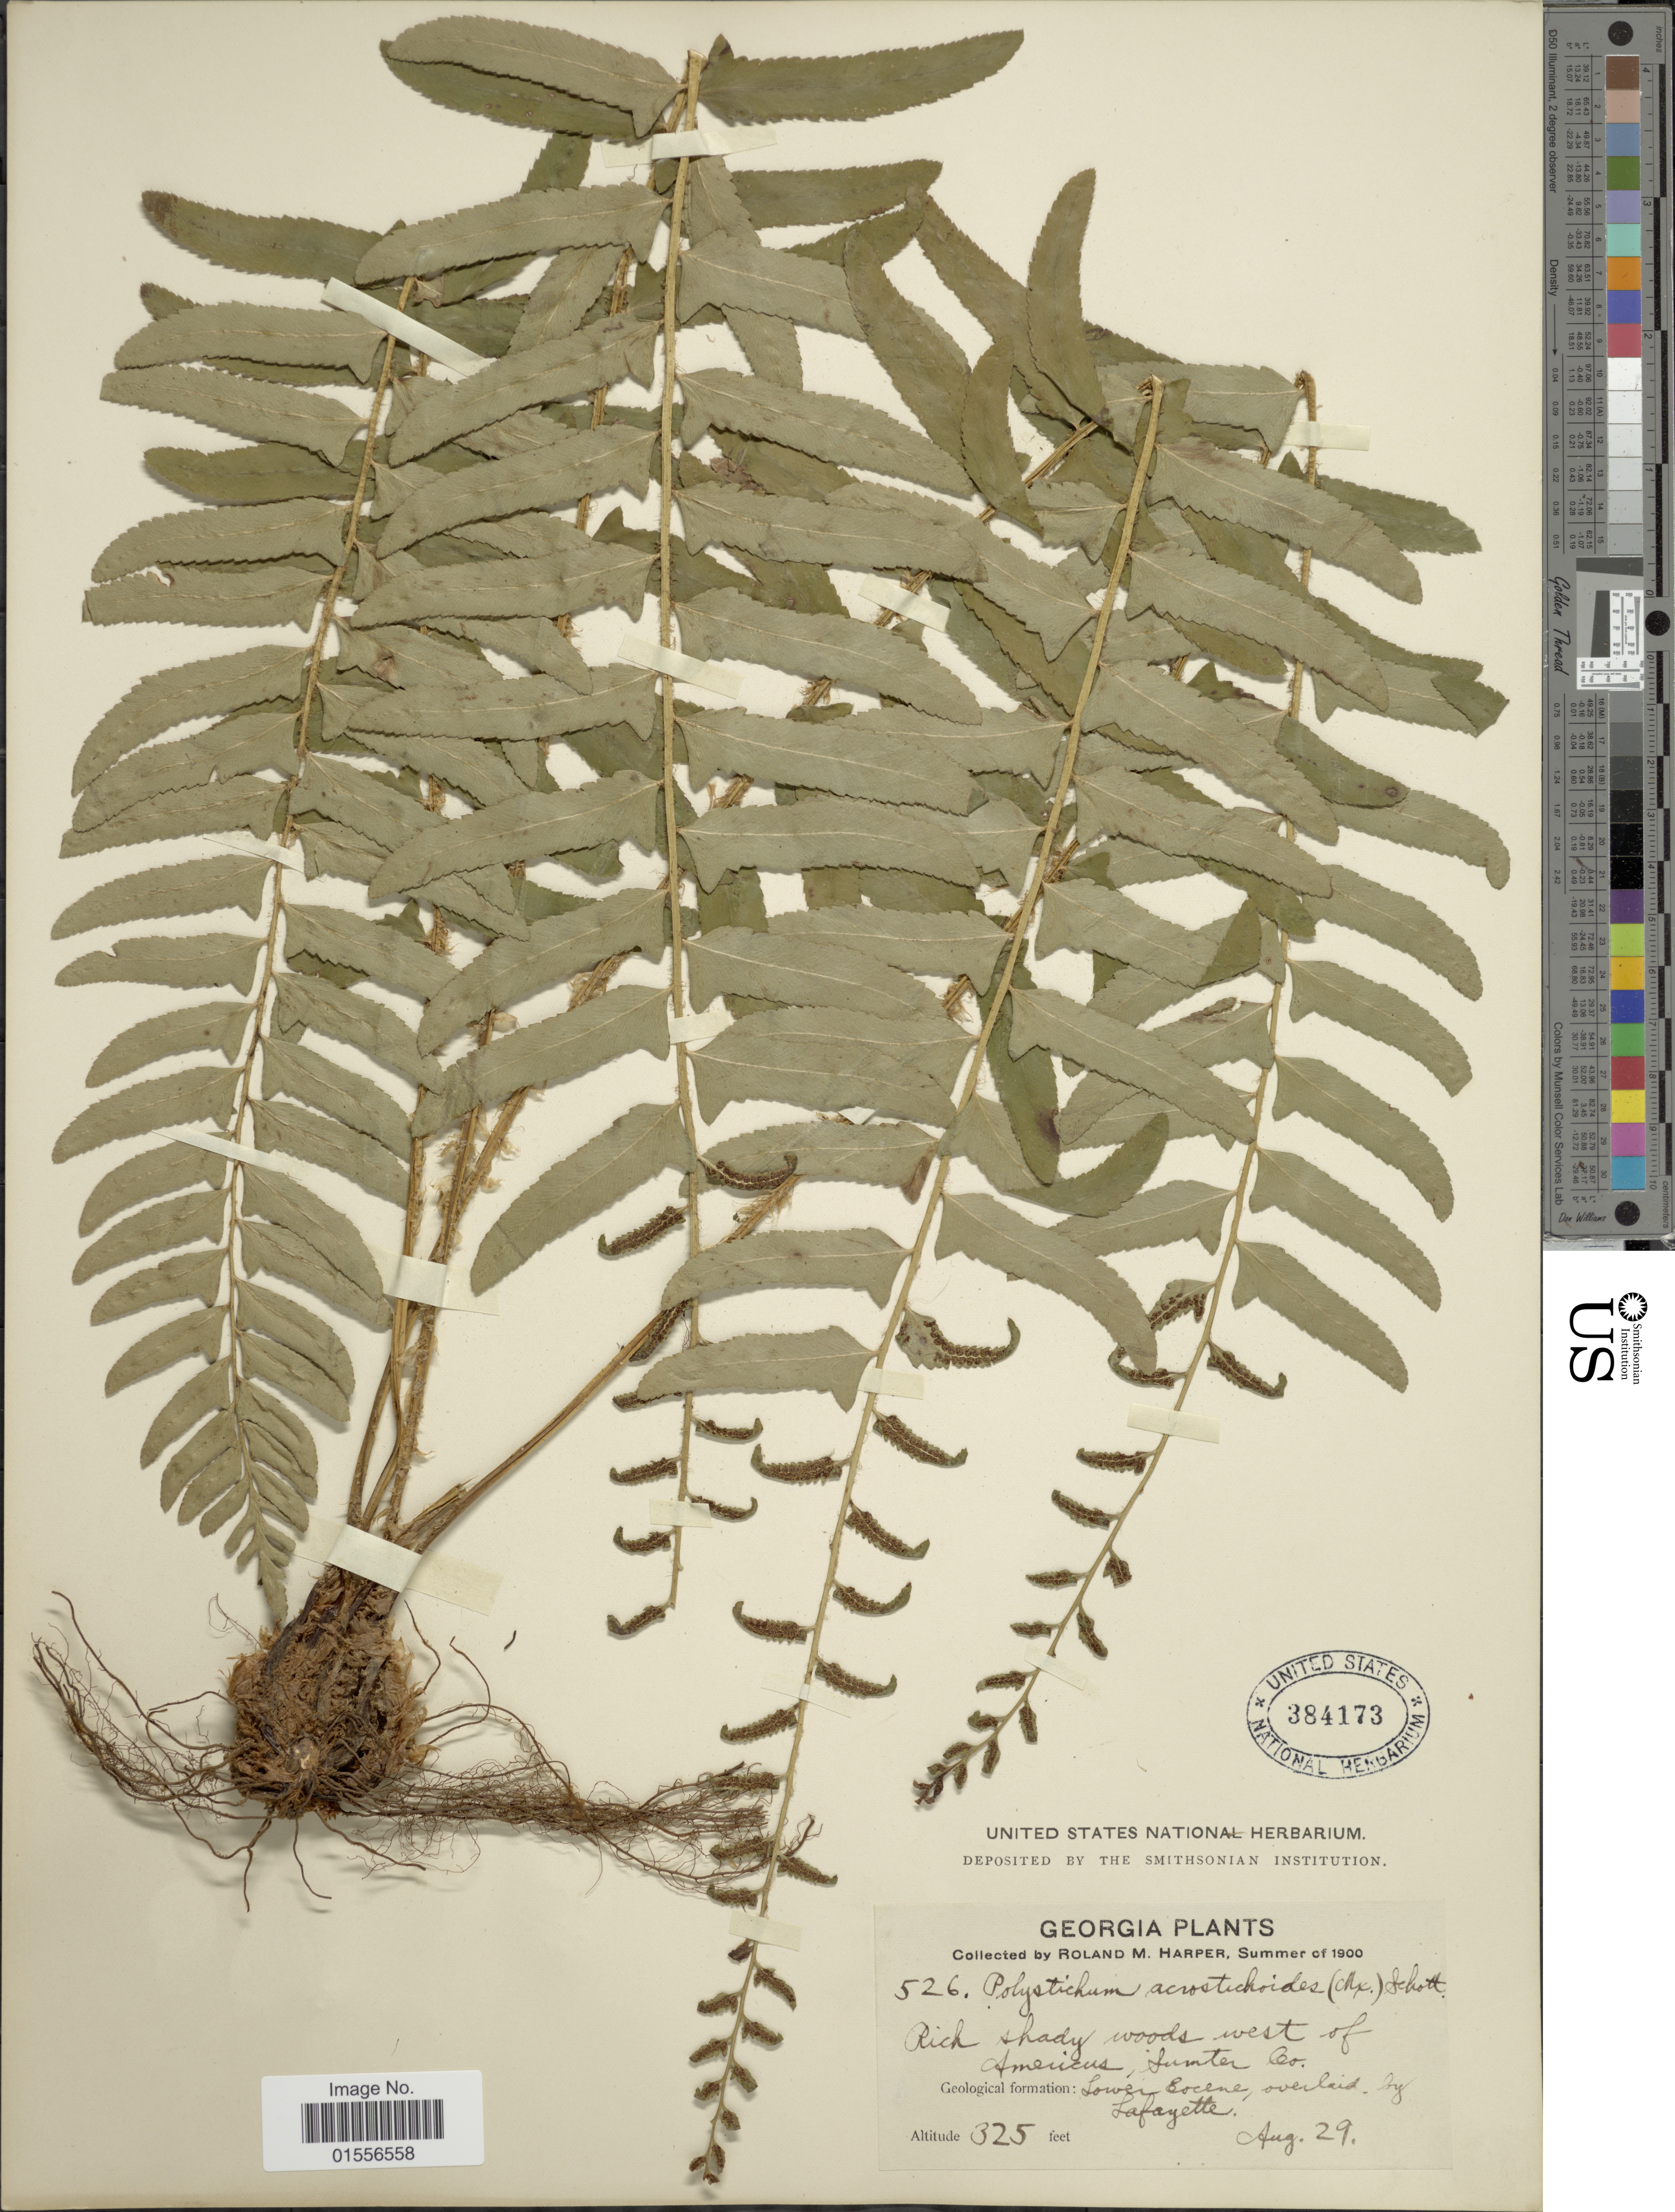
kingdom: Plantae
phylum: Tracheophyta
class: Polypodiopsida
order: Polypodiales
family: Dryopteridaceae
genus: Polystichum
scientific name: Polystichum acrostichoides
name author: (Michx.) Schott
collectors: R. M. Harper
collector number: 526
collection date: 1900-08-29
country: United States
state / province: Georgia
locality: West of Americus, Sumter Co.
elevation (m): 99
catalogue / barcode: US 384173